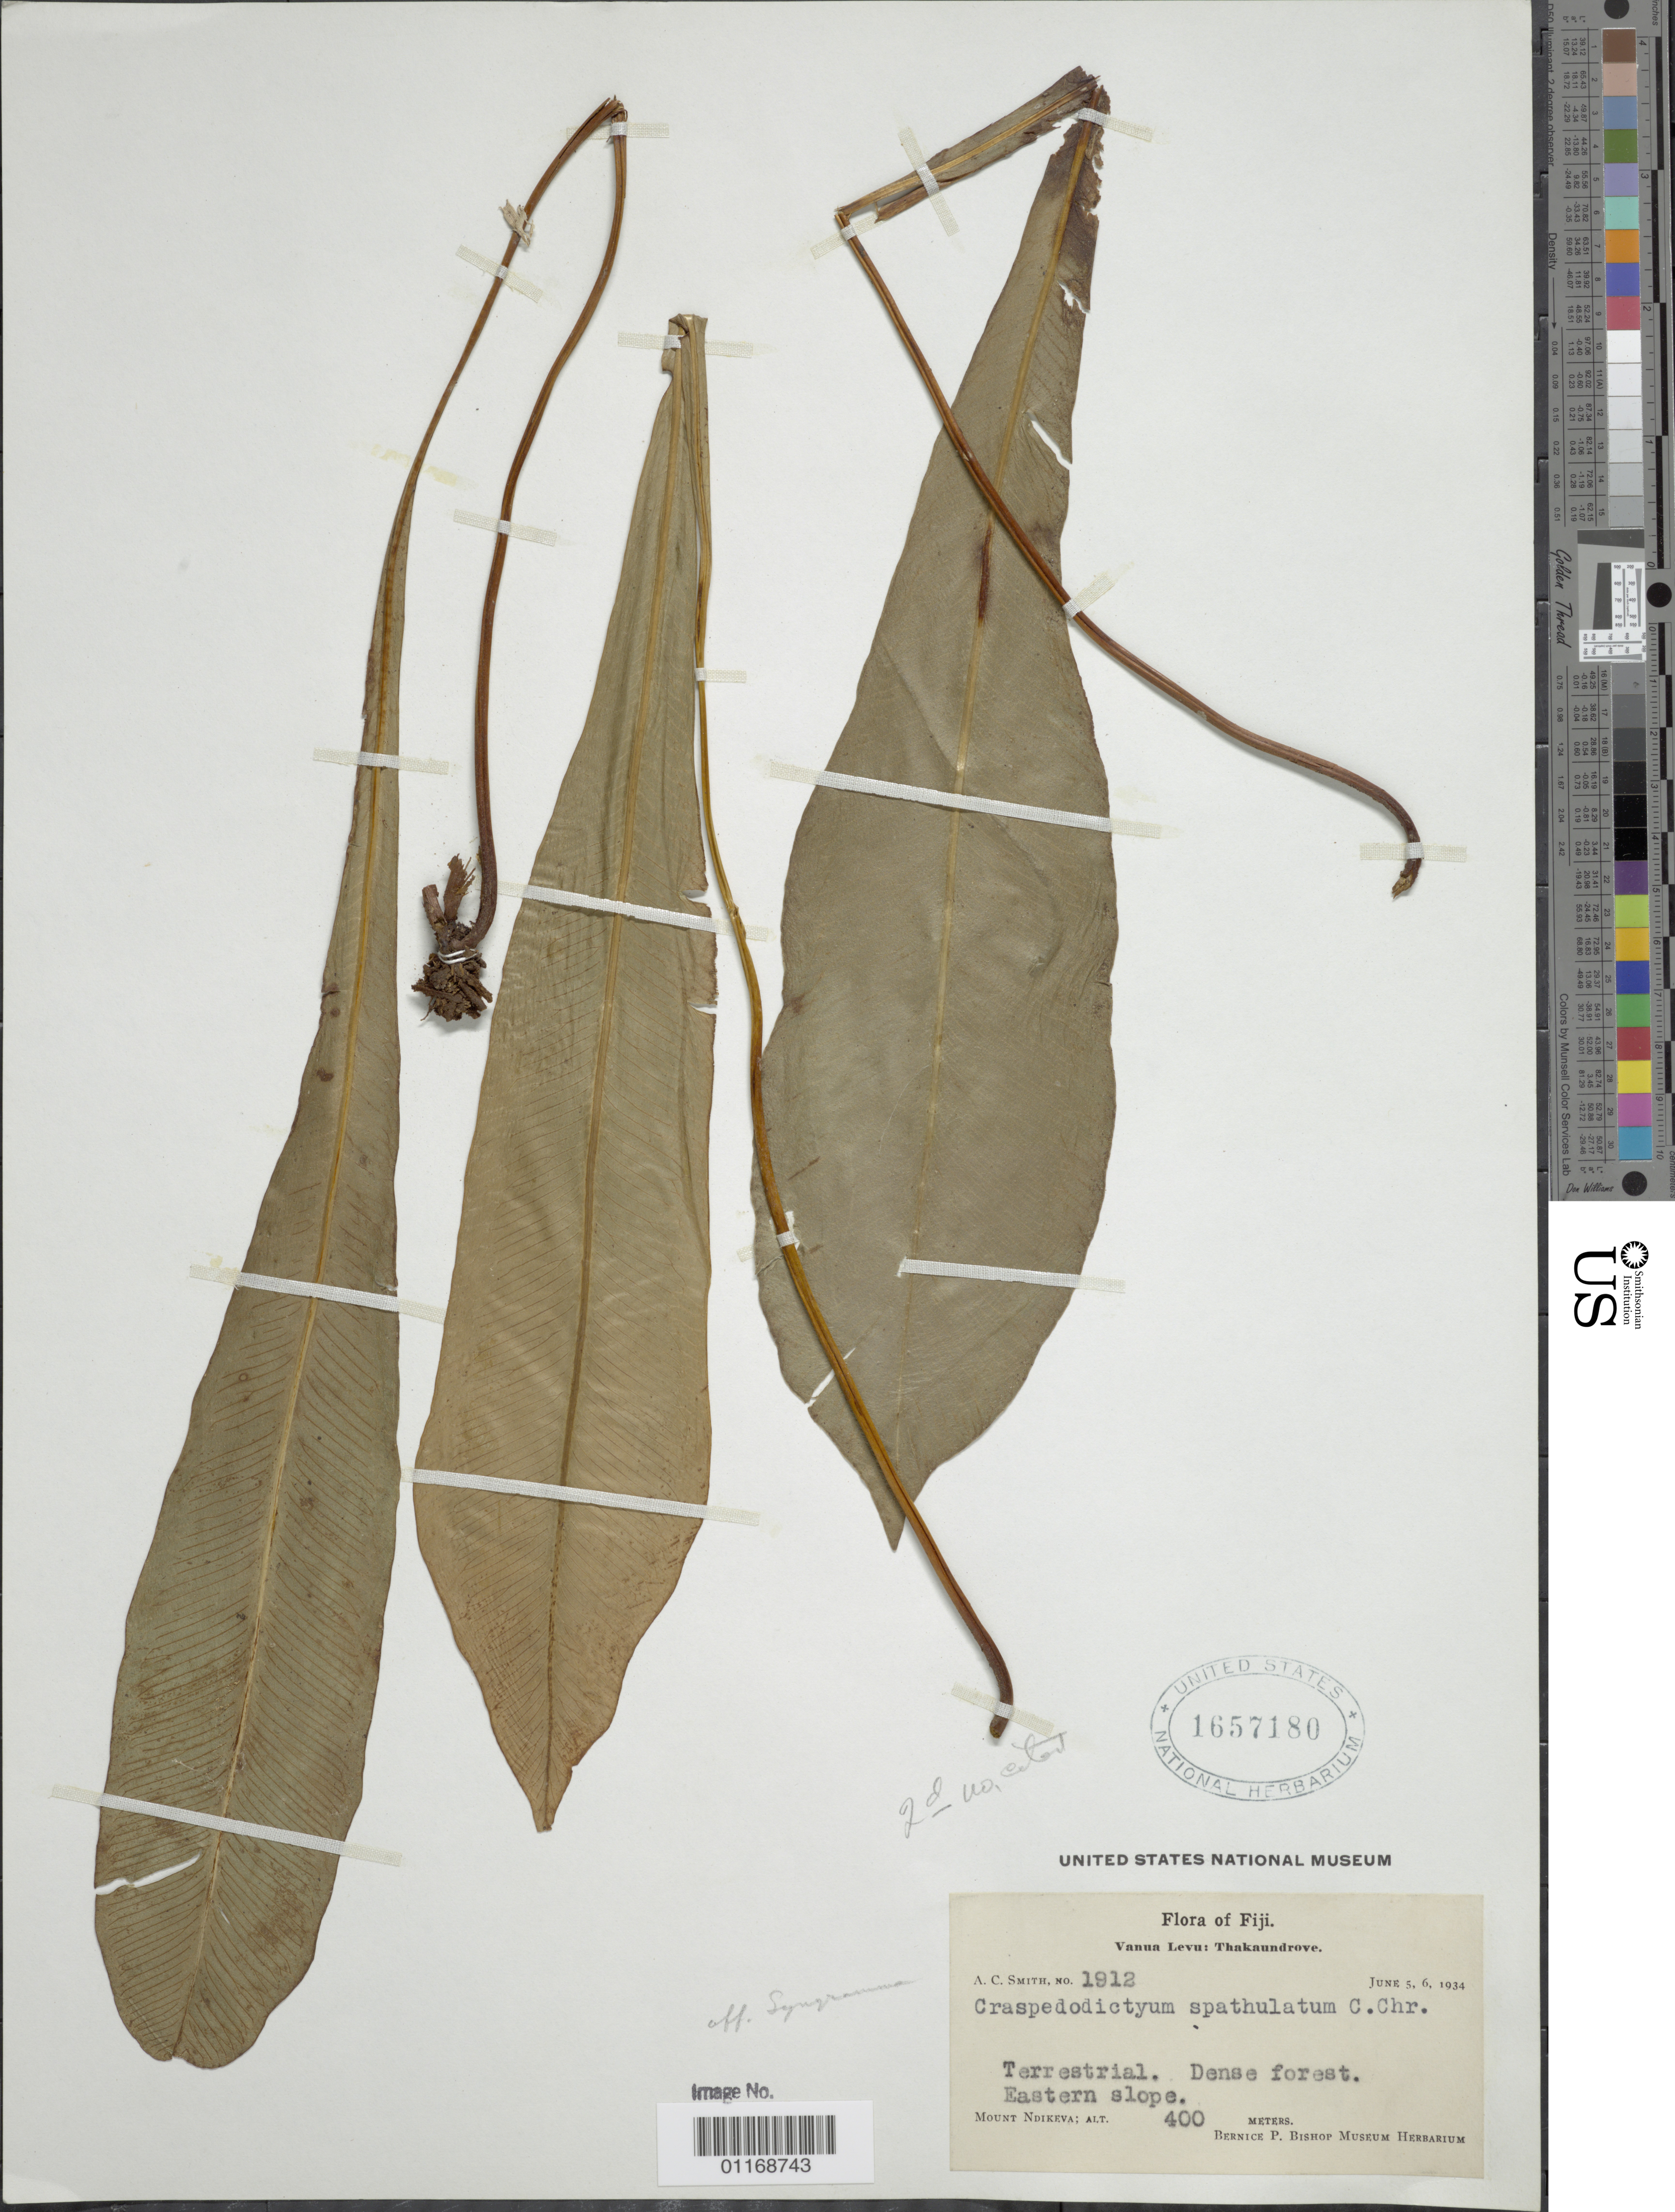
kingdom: Plantae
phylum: Tracheophyta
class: Polypodiopsida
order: Polypodiales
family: Pteridaceae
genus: Syngramma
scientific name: Syngramma spathulata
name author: (C. Chr.) Holttum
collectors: A. C. Smith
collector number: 1912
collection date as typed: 05 Jun 1934 to 06 Jun 1934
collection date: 1934-06-05/1934-06-06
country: Fiji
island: Vanua Levu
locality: Mount Ndodeva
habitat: Dense forest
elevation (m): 400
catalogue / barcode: US 1657180